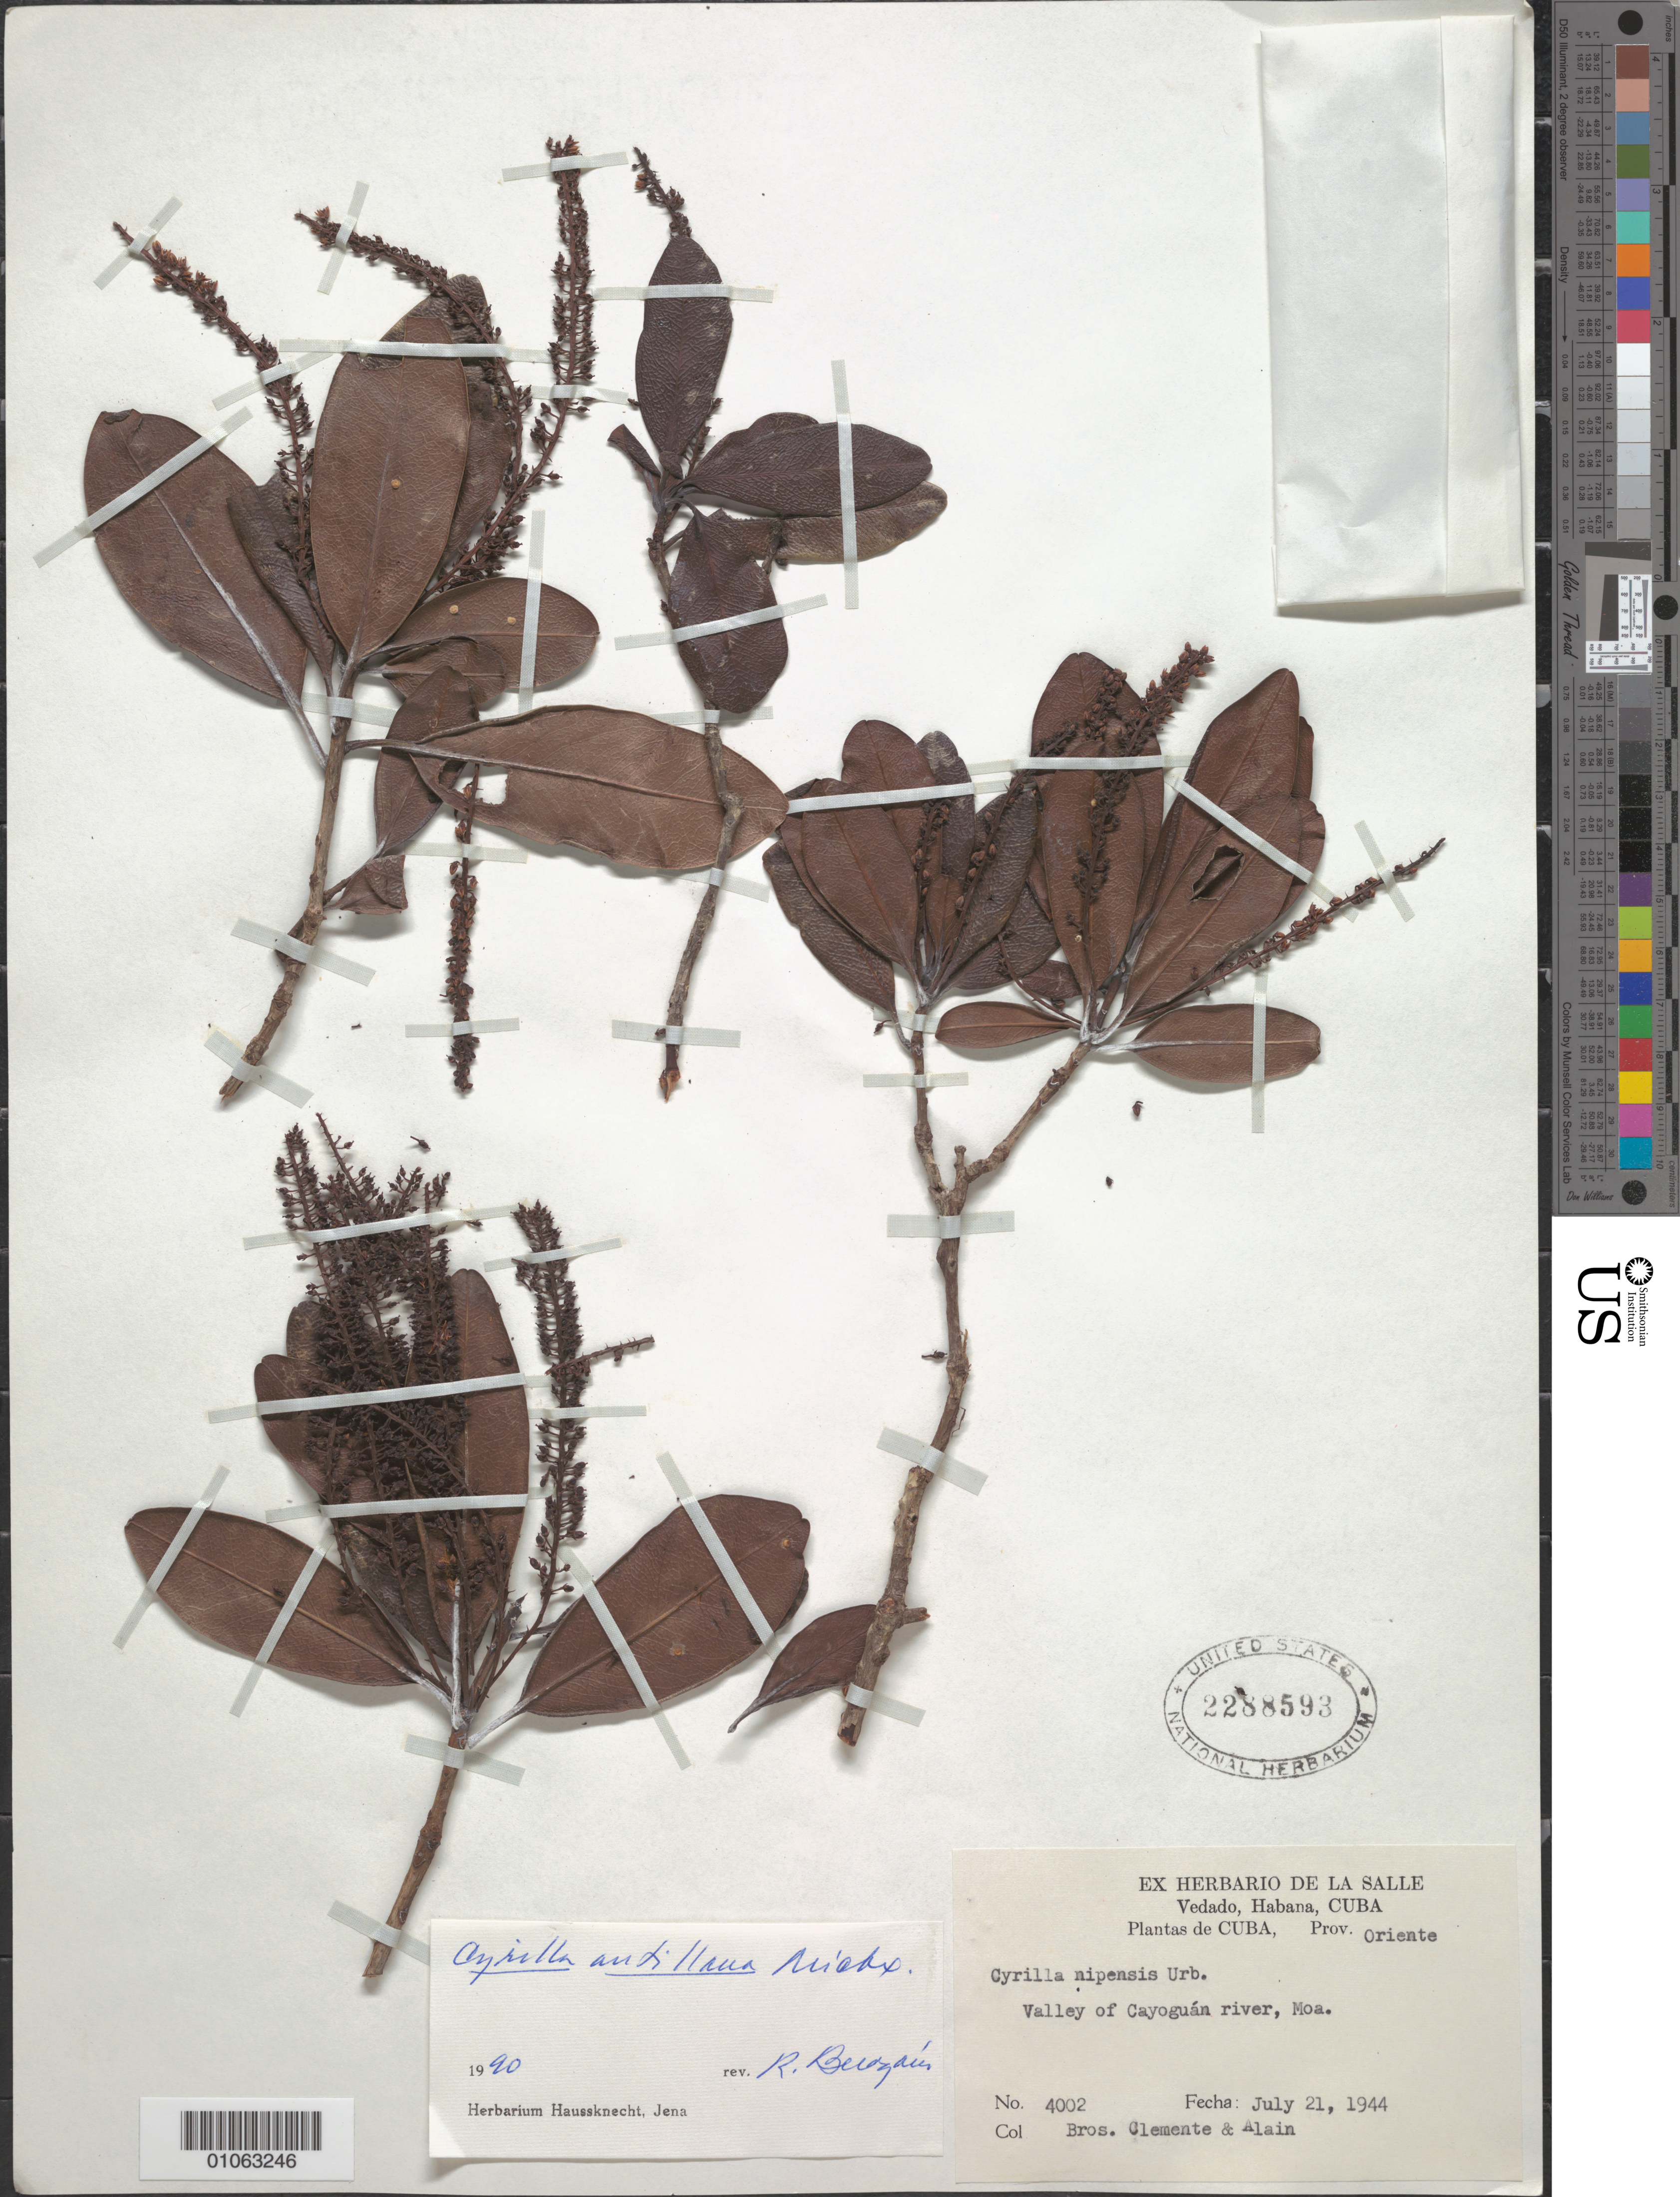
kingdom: Plantae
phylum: Tracheophyta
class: Magnoliopsida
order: Ericales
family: Cyrillaceae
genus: Cyrilla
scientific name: Cyrilla antillana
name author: Michx.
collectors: Bro. Clemente & A. H. Liogier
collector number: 4002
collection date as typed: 21 Jul 1944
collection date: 1944-07-21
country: Cuba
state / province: Matanzas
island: Cuba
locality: valley of Cayoguan river, Moa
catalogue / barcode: US 2288593